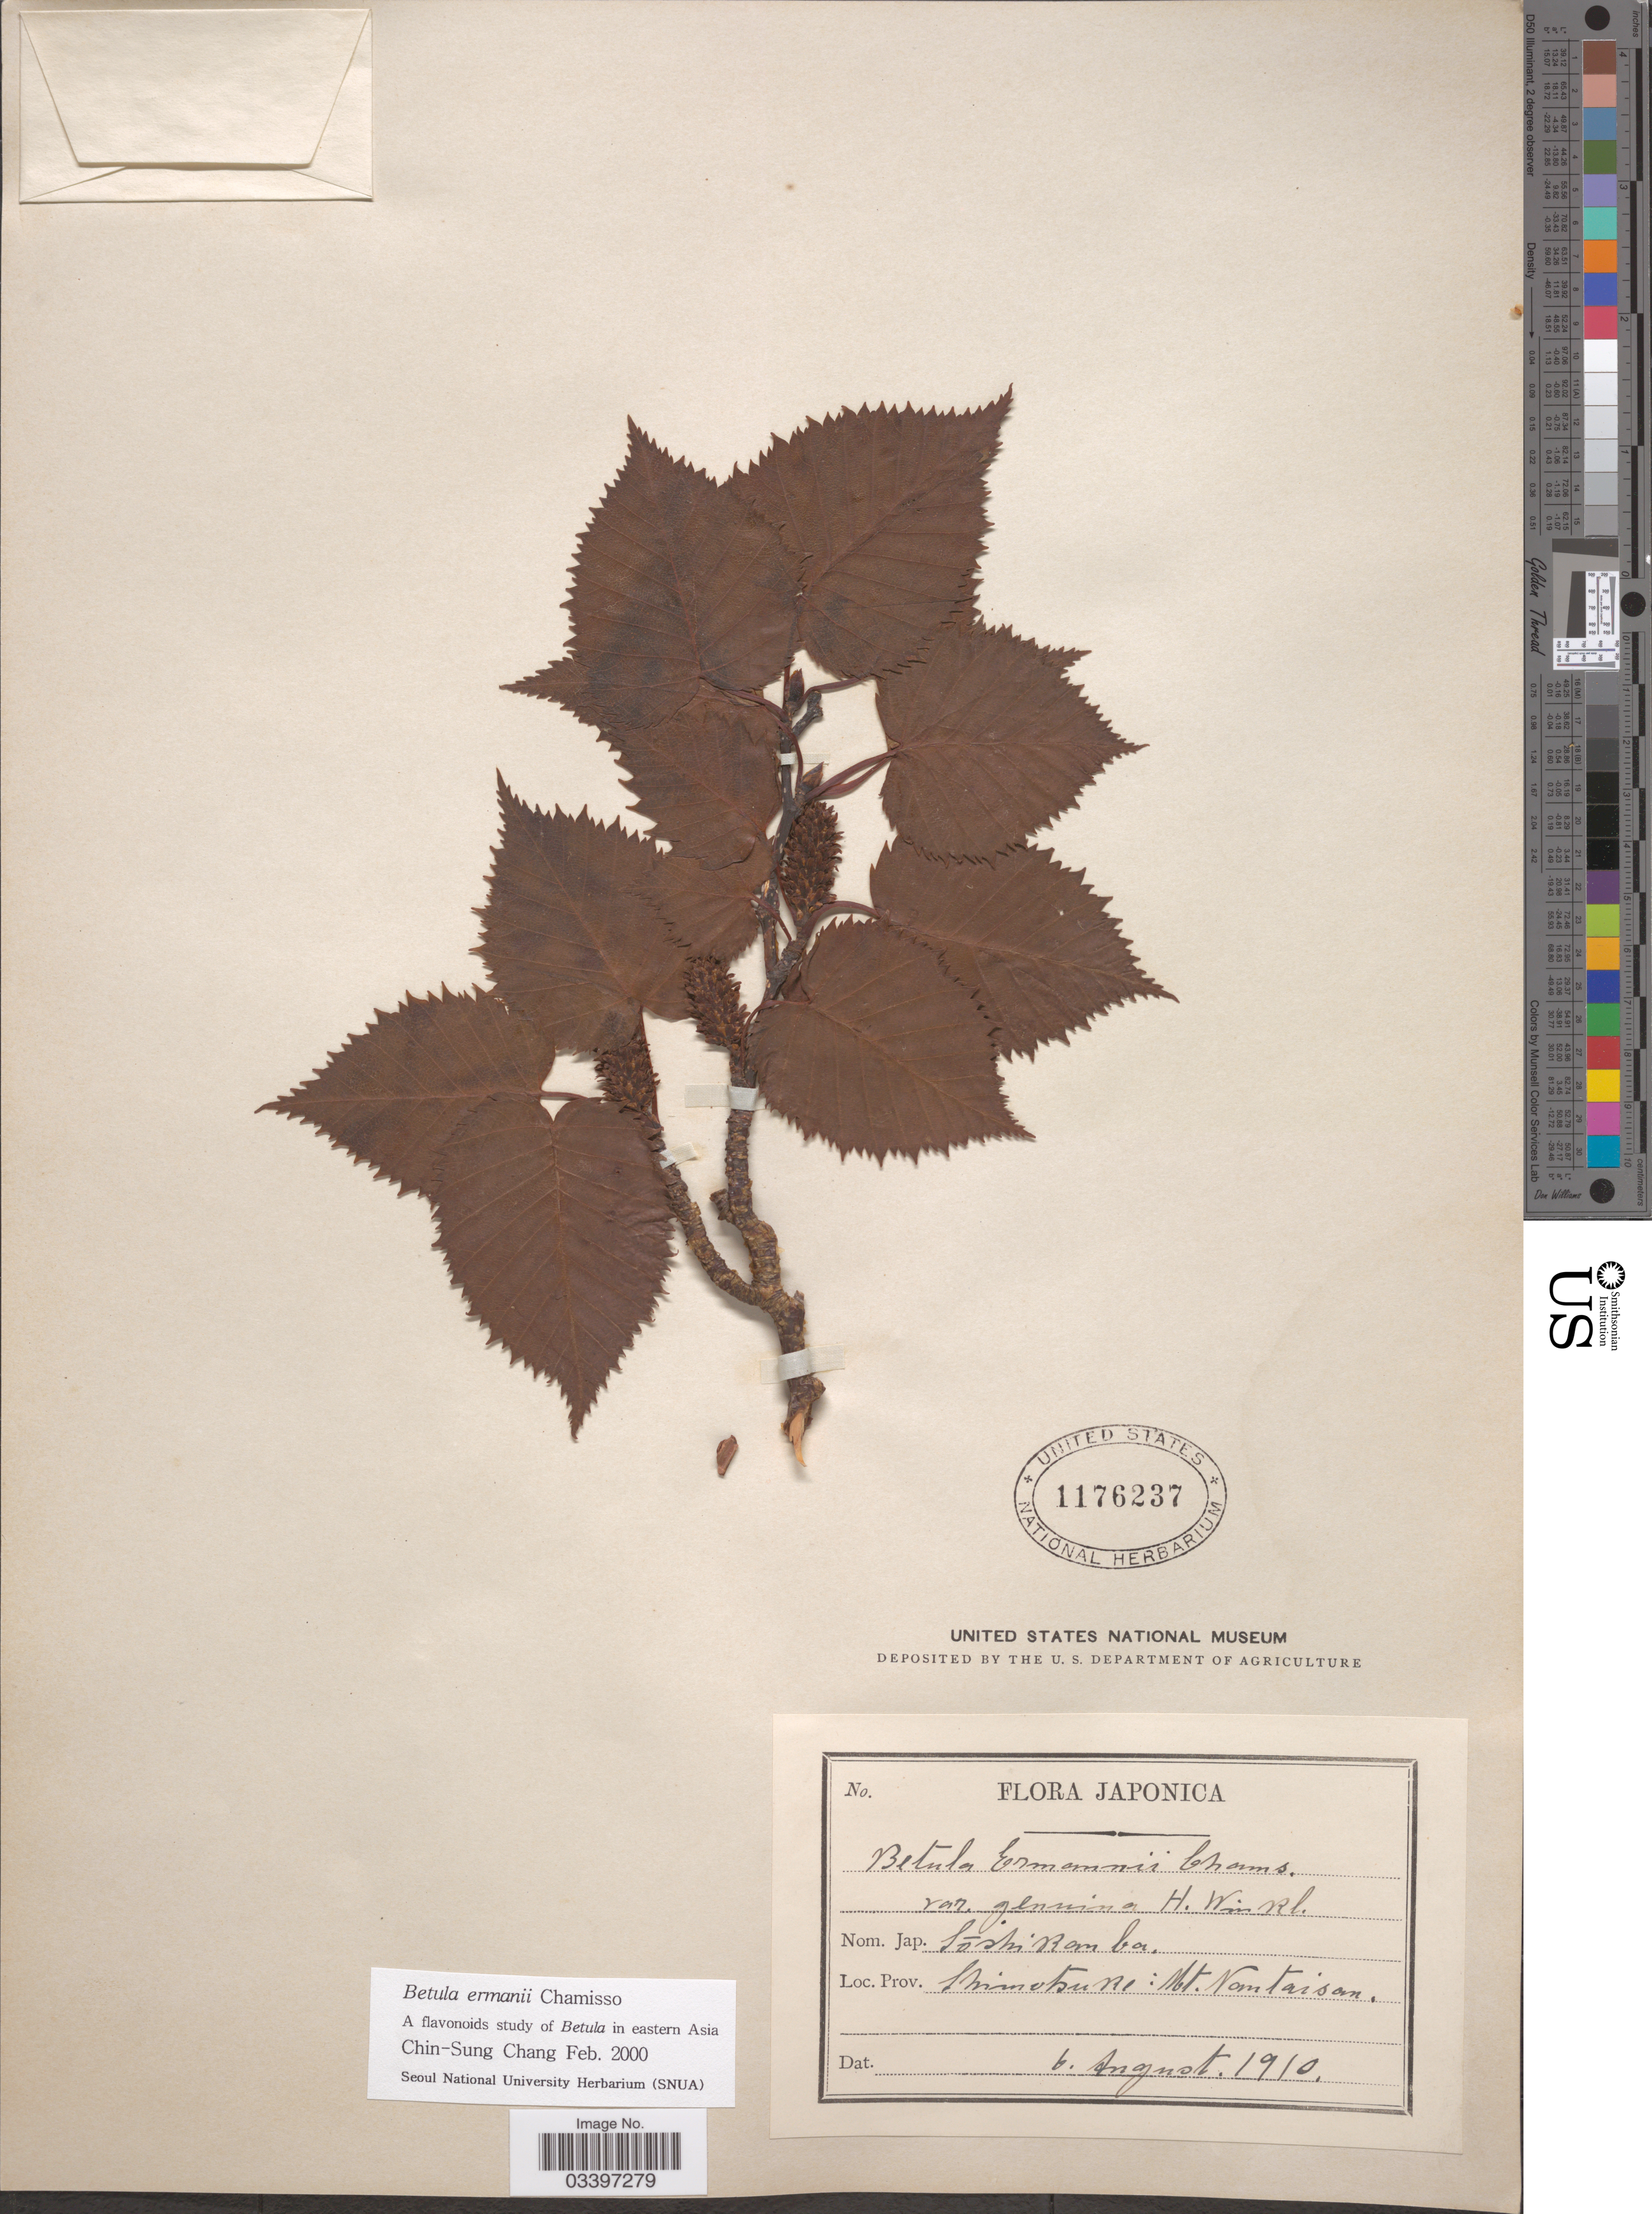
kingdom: Plantae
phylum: Tracheophyta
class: Magnoliopsida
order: Fagales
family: Betulaceae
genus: Betula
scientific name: Betula ermanii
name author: Cham.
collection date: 1910-08-06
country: Japan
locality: Prov. Shimotsuke: Mt. Nantaisan.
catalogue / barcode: US 1176237